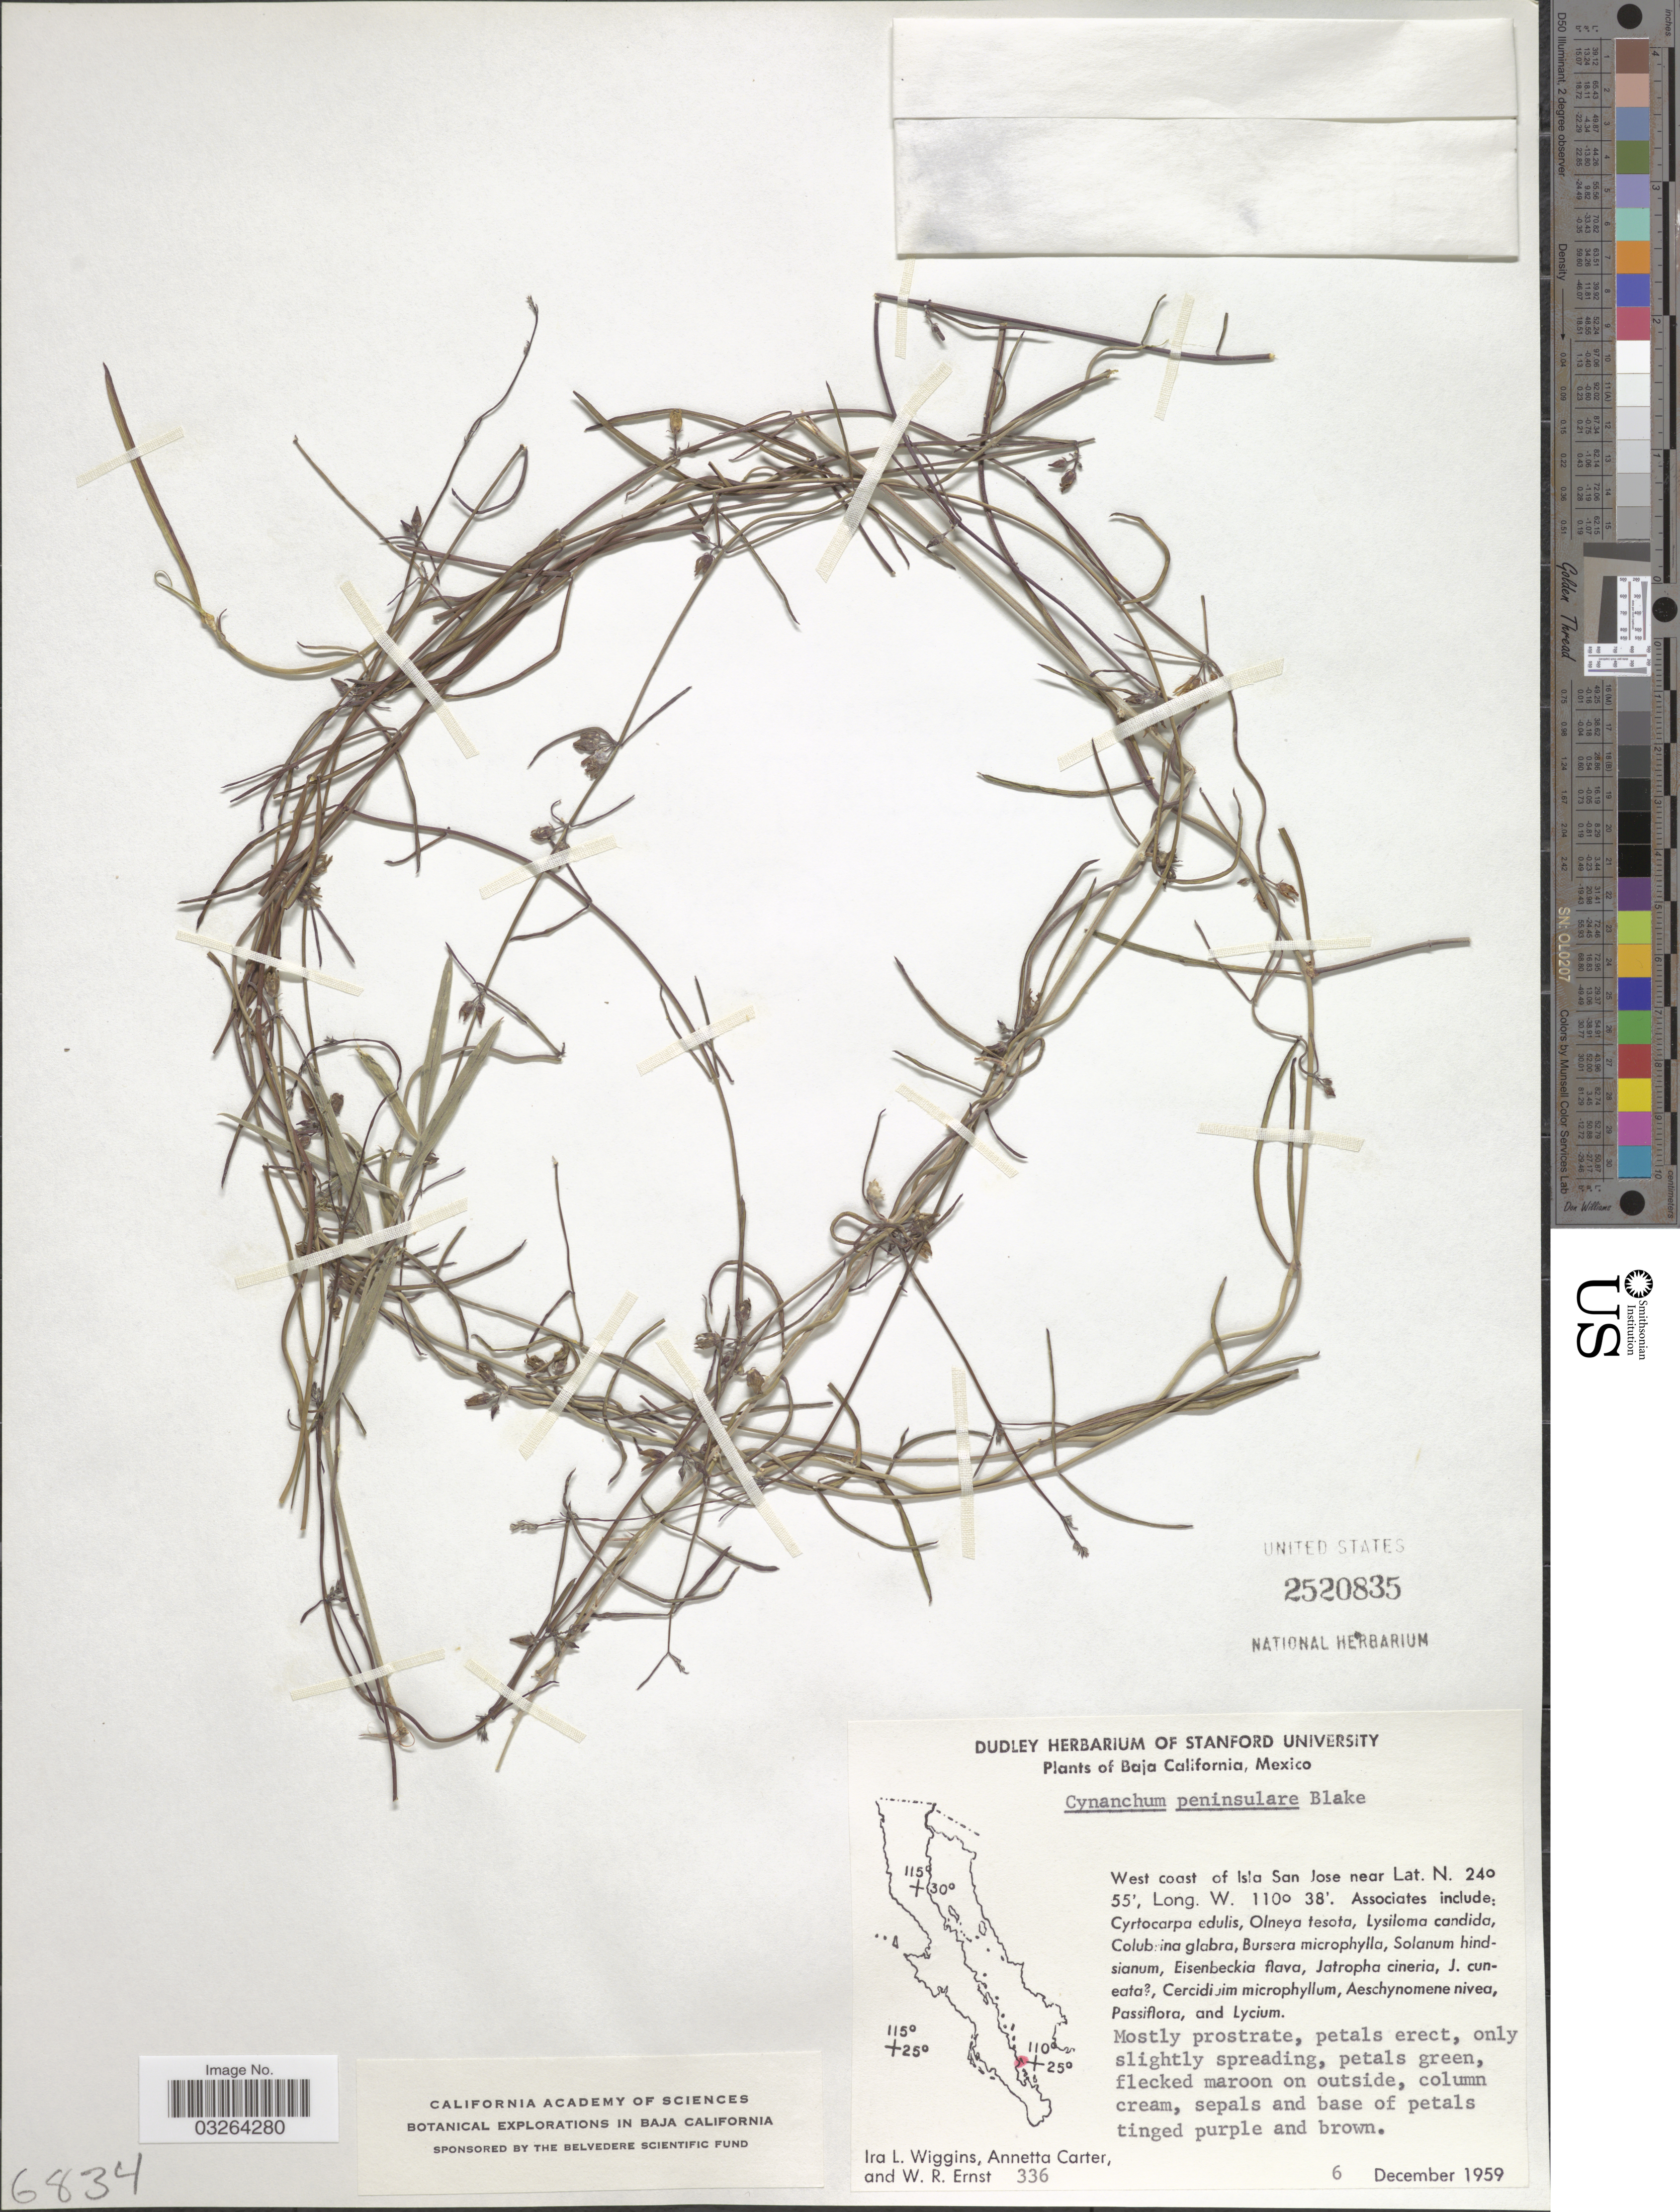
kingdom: Plantae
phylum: Tracheophyta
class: Magnoliopsida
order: Gentianales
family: Apocynaceae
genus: Cynanchum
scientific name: Cynanchum peninsulare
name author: S.F. Blake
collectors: I. L. Wiggins, A. Carter & W. R. Ernst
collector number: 336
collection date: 1959-12-06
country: Mexico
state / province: Baja California Sur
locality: West coast of Isla San Jose.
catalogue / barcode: US 2520835